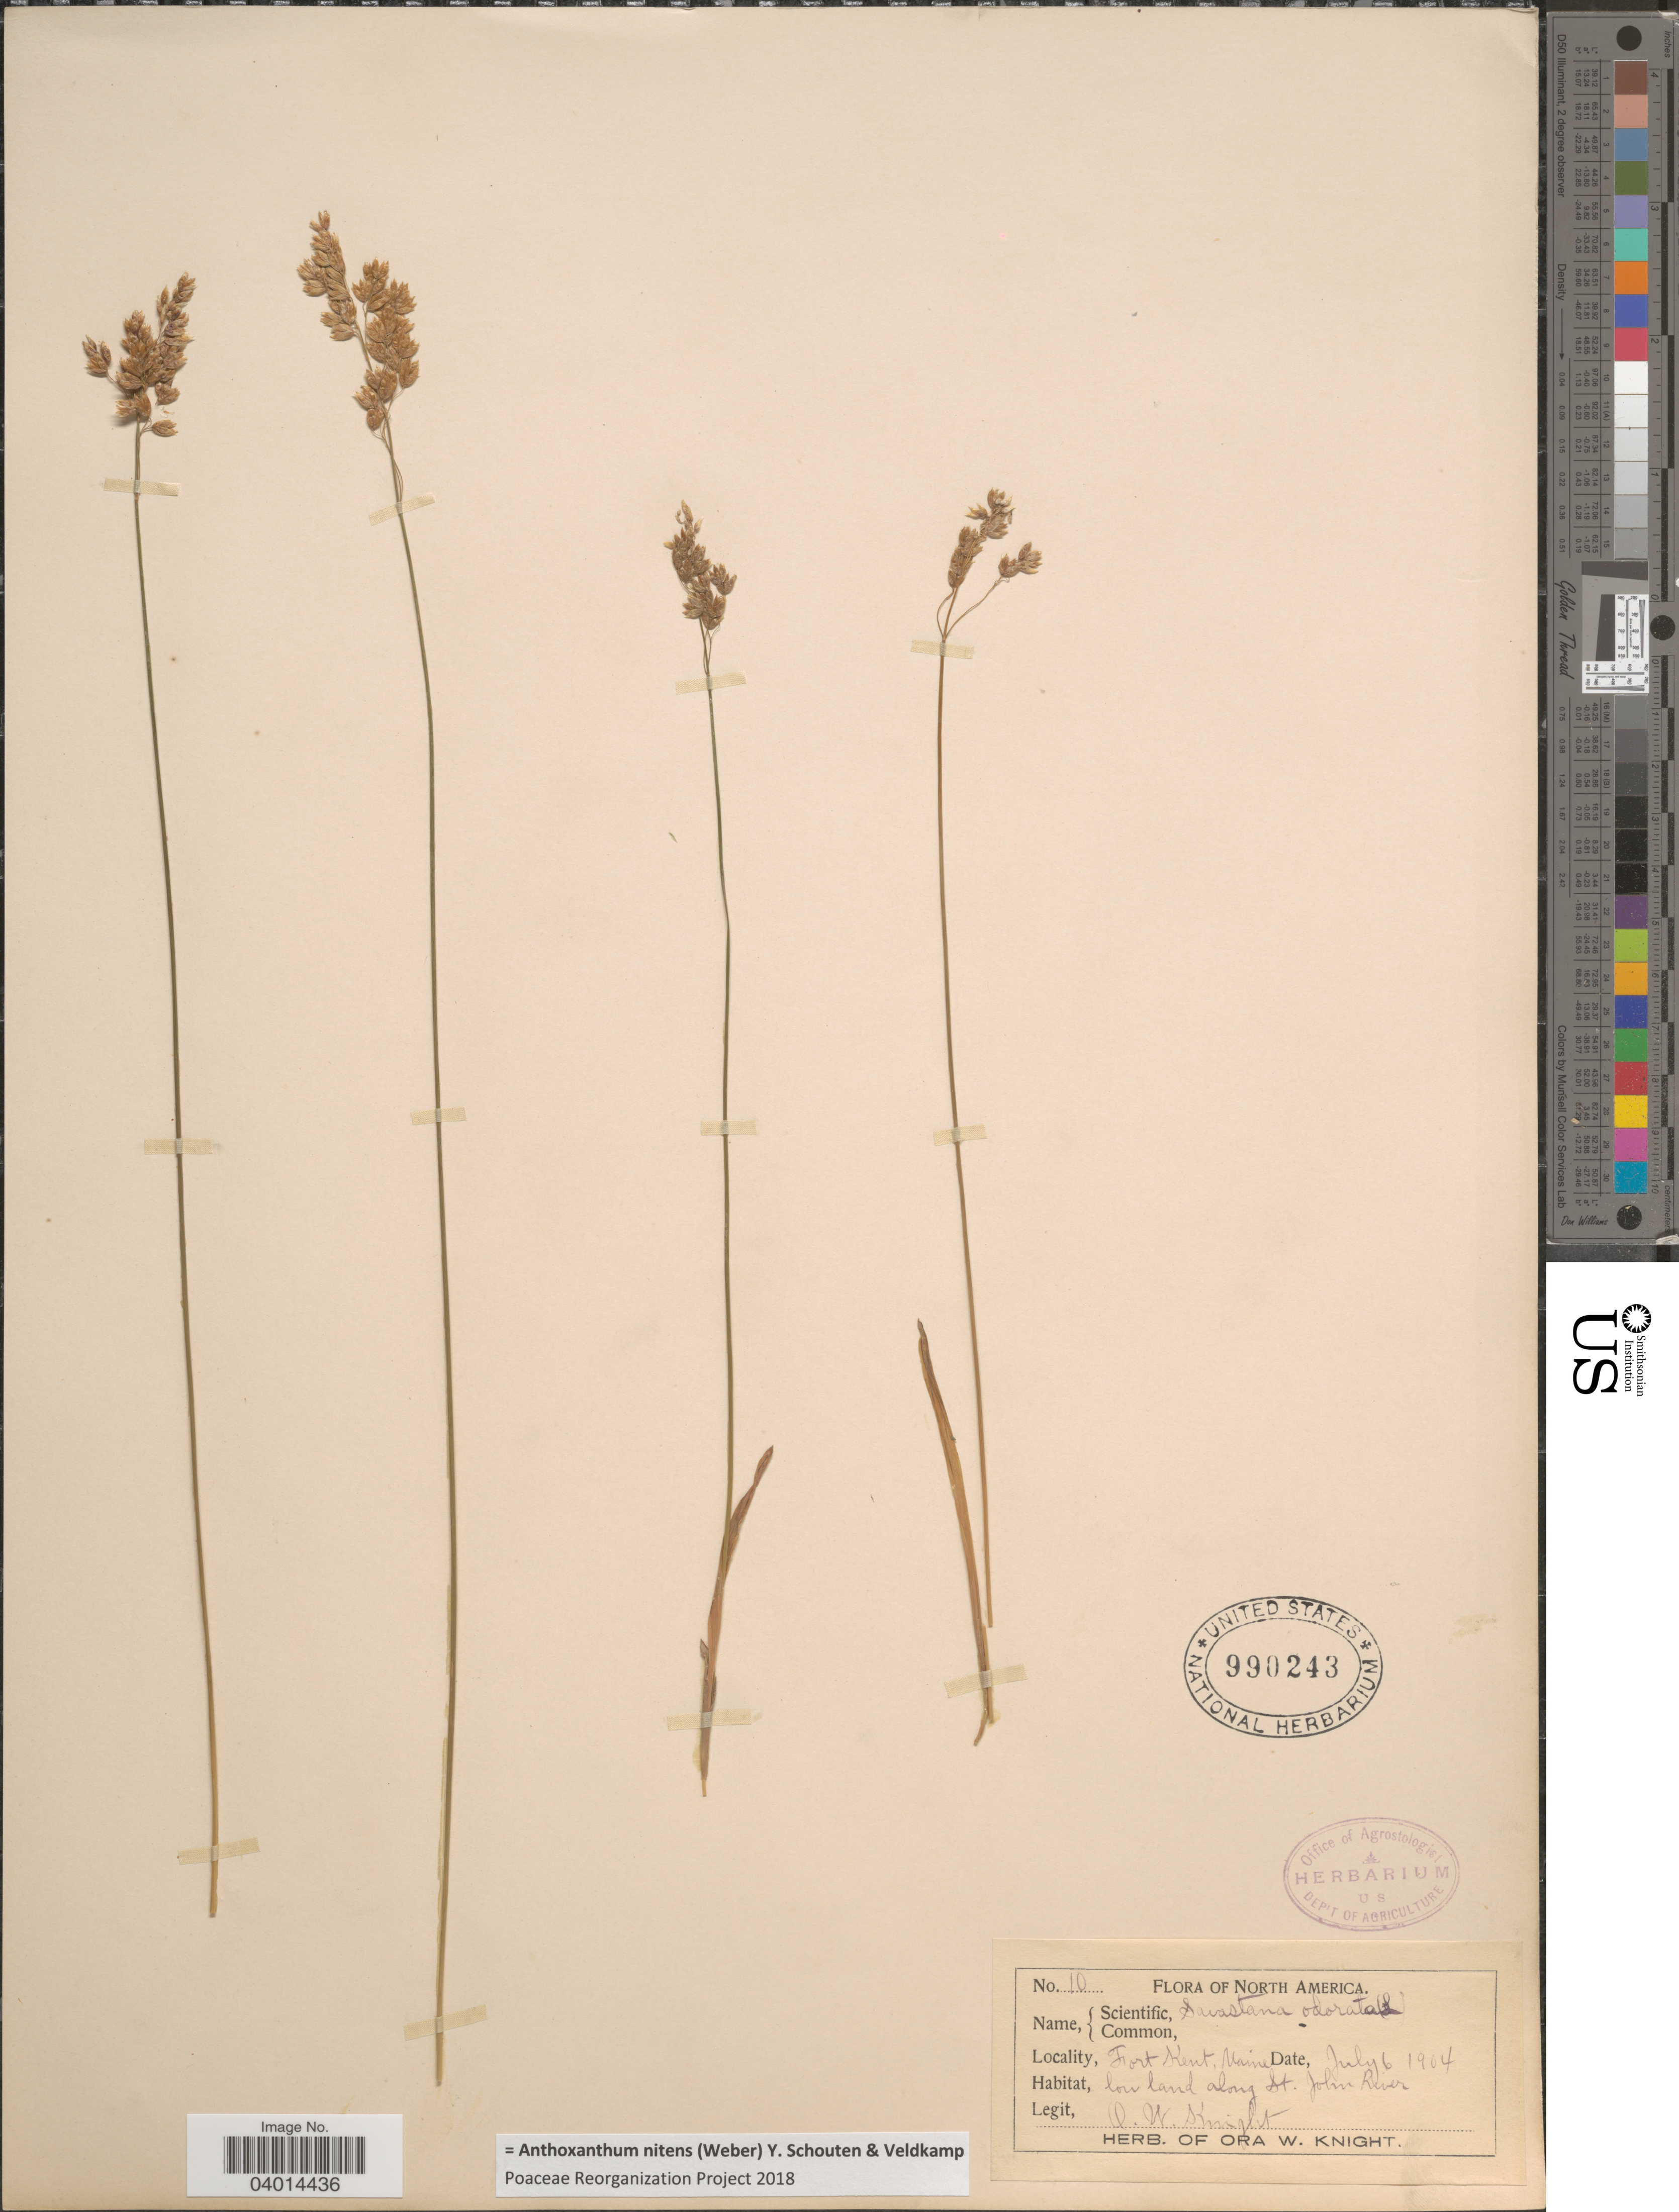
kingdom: Plantae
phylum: Tracheophyta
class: Liliopsida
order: Poales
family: Poaceae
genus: Anthoxanthum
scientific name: Anthoxanthum nitens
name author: (G.H. Weber) R.T.A. Schouten & Veldkamp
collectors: O. Knight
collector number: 10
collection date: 1904-07-06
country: United States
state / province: Maine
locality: Fort Kent. Along St. John River.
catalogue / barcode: US 990243